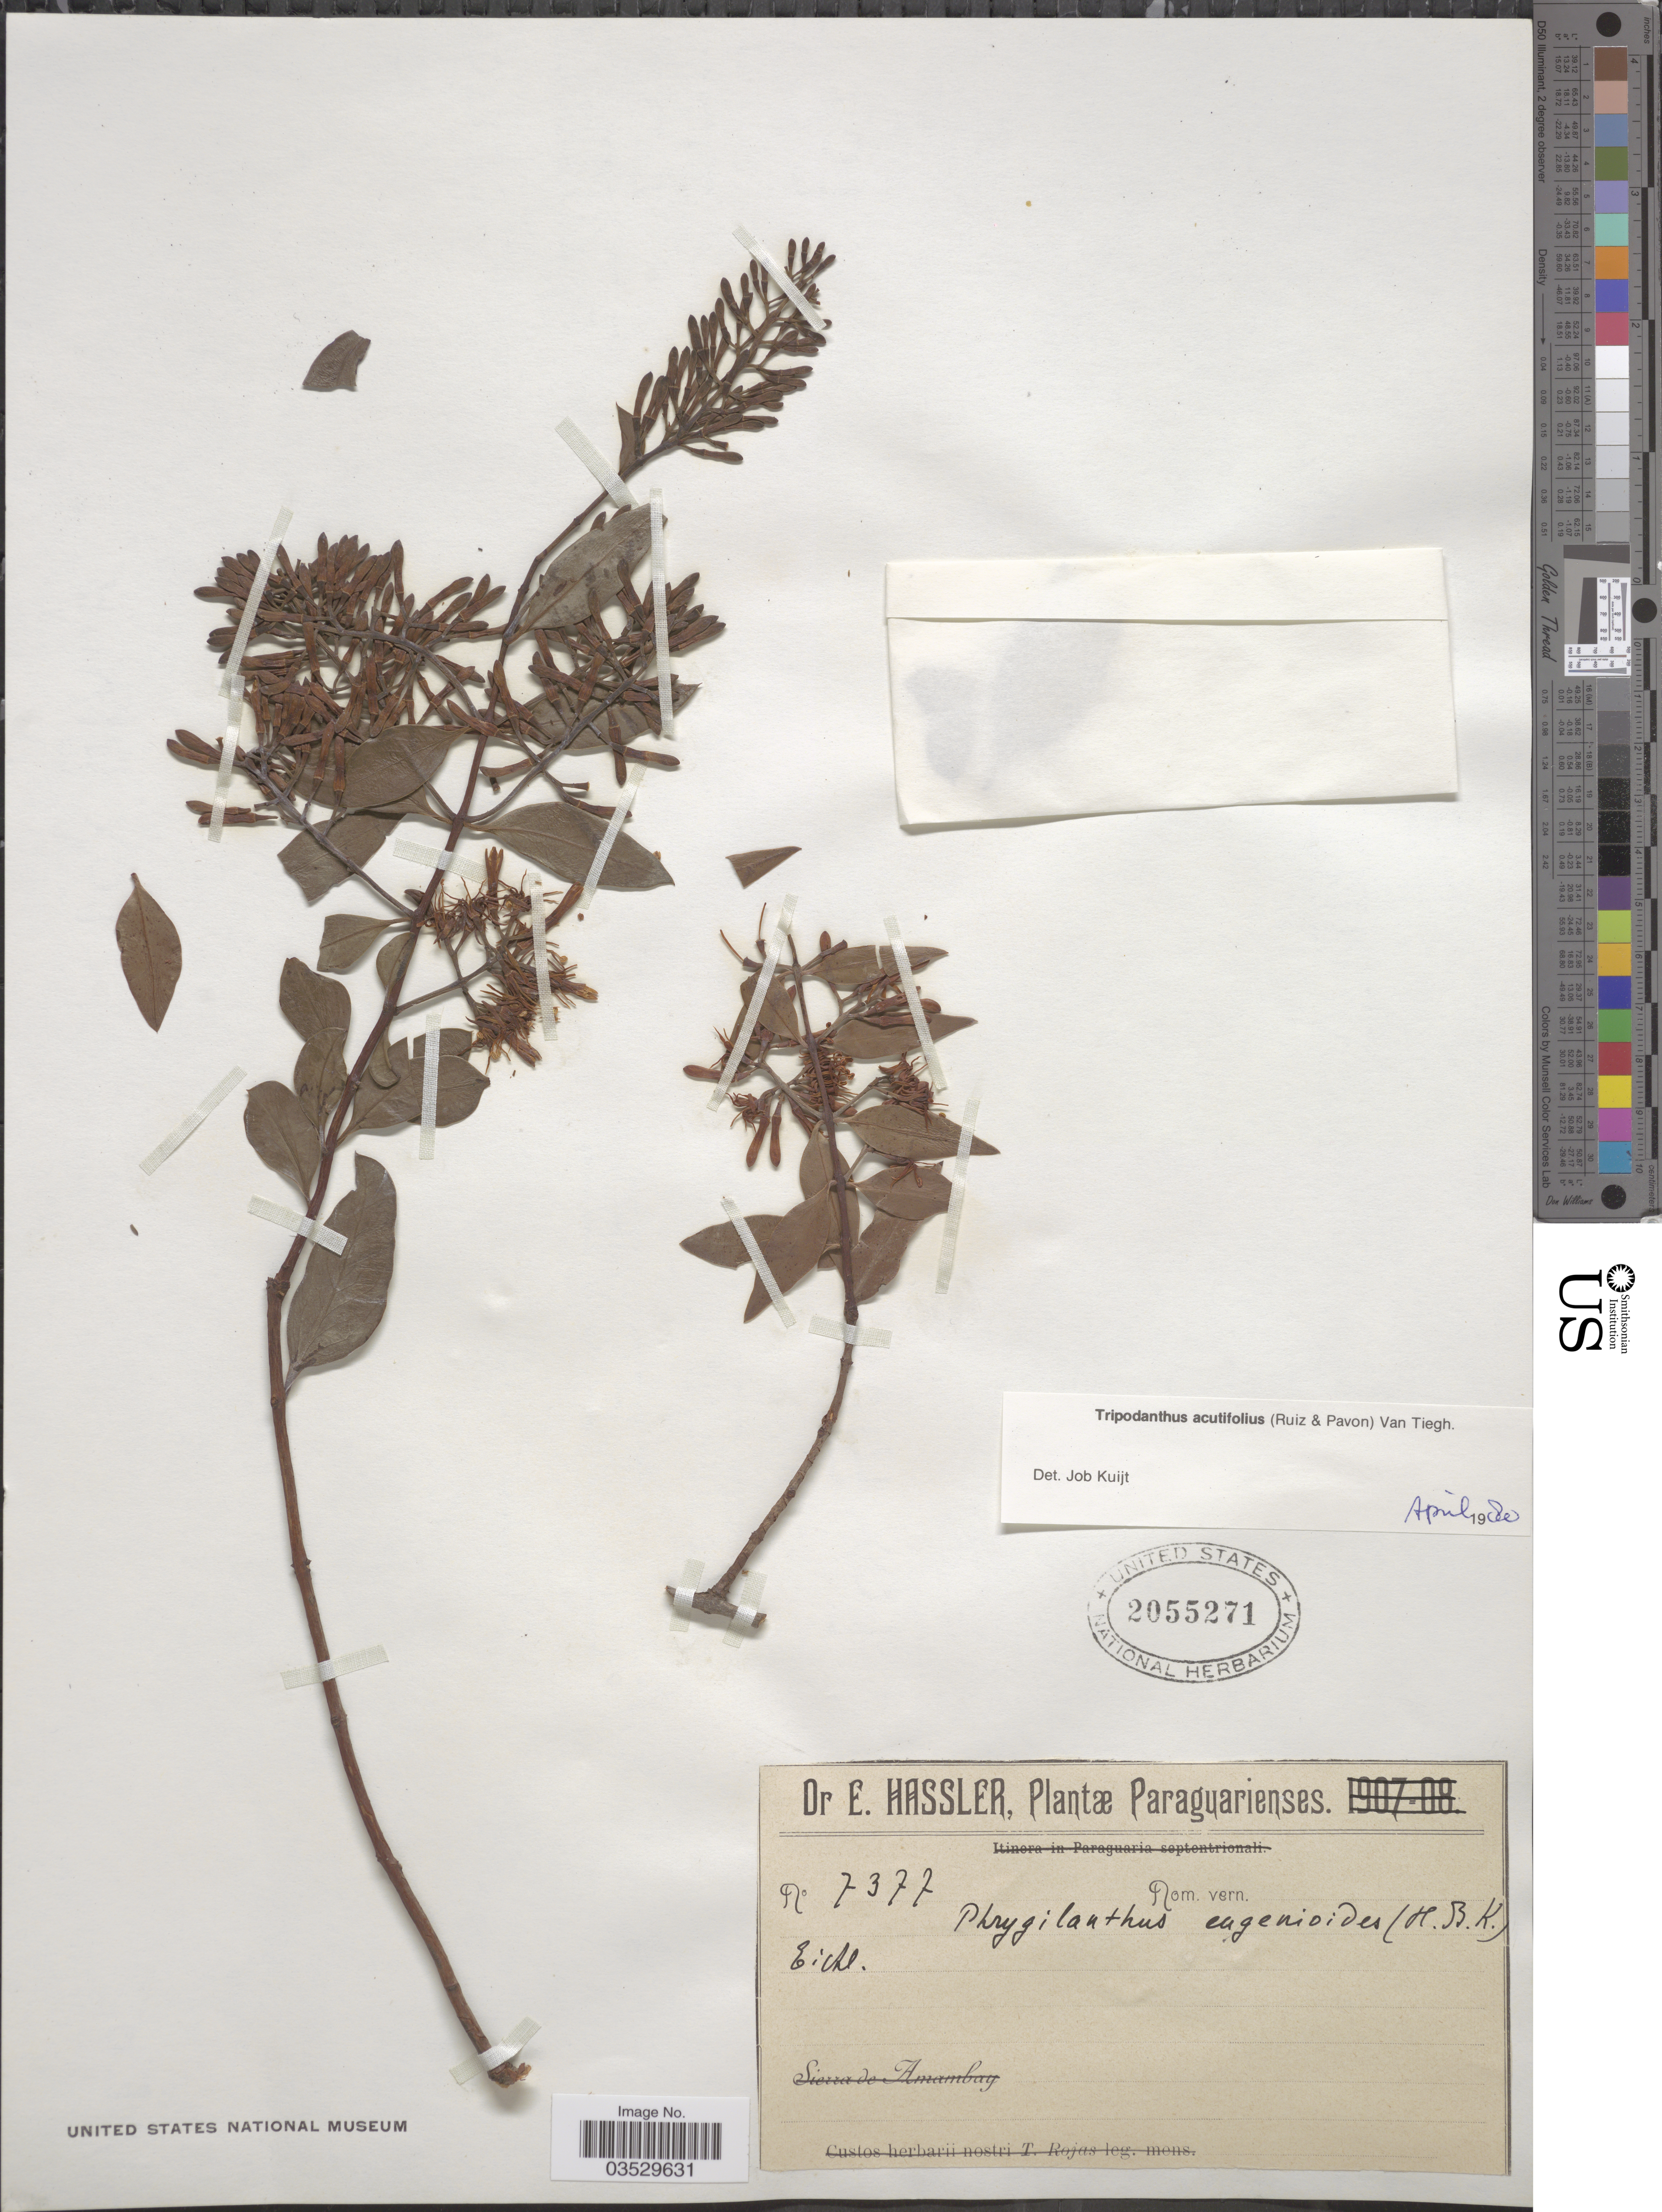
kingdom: Plantae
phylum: Tracheophyta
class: Magnoliopsida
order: Santalales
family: Loranthaceae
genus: Tripodanthus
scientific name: Tripodanthus acutifolius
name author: Tiegh.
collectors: E. Hassler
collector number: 7377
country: Paraguay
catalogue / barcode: US 2055271